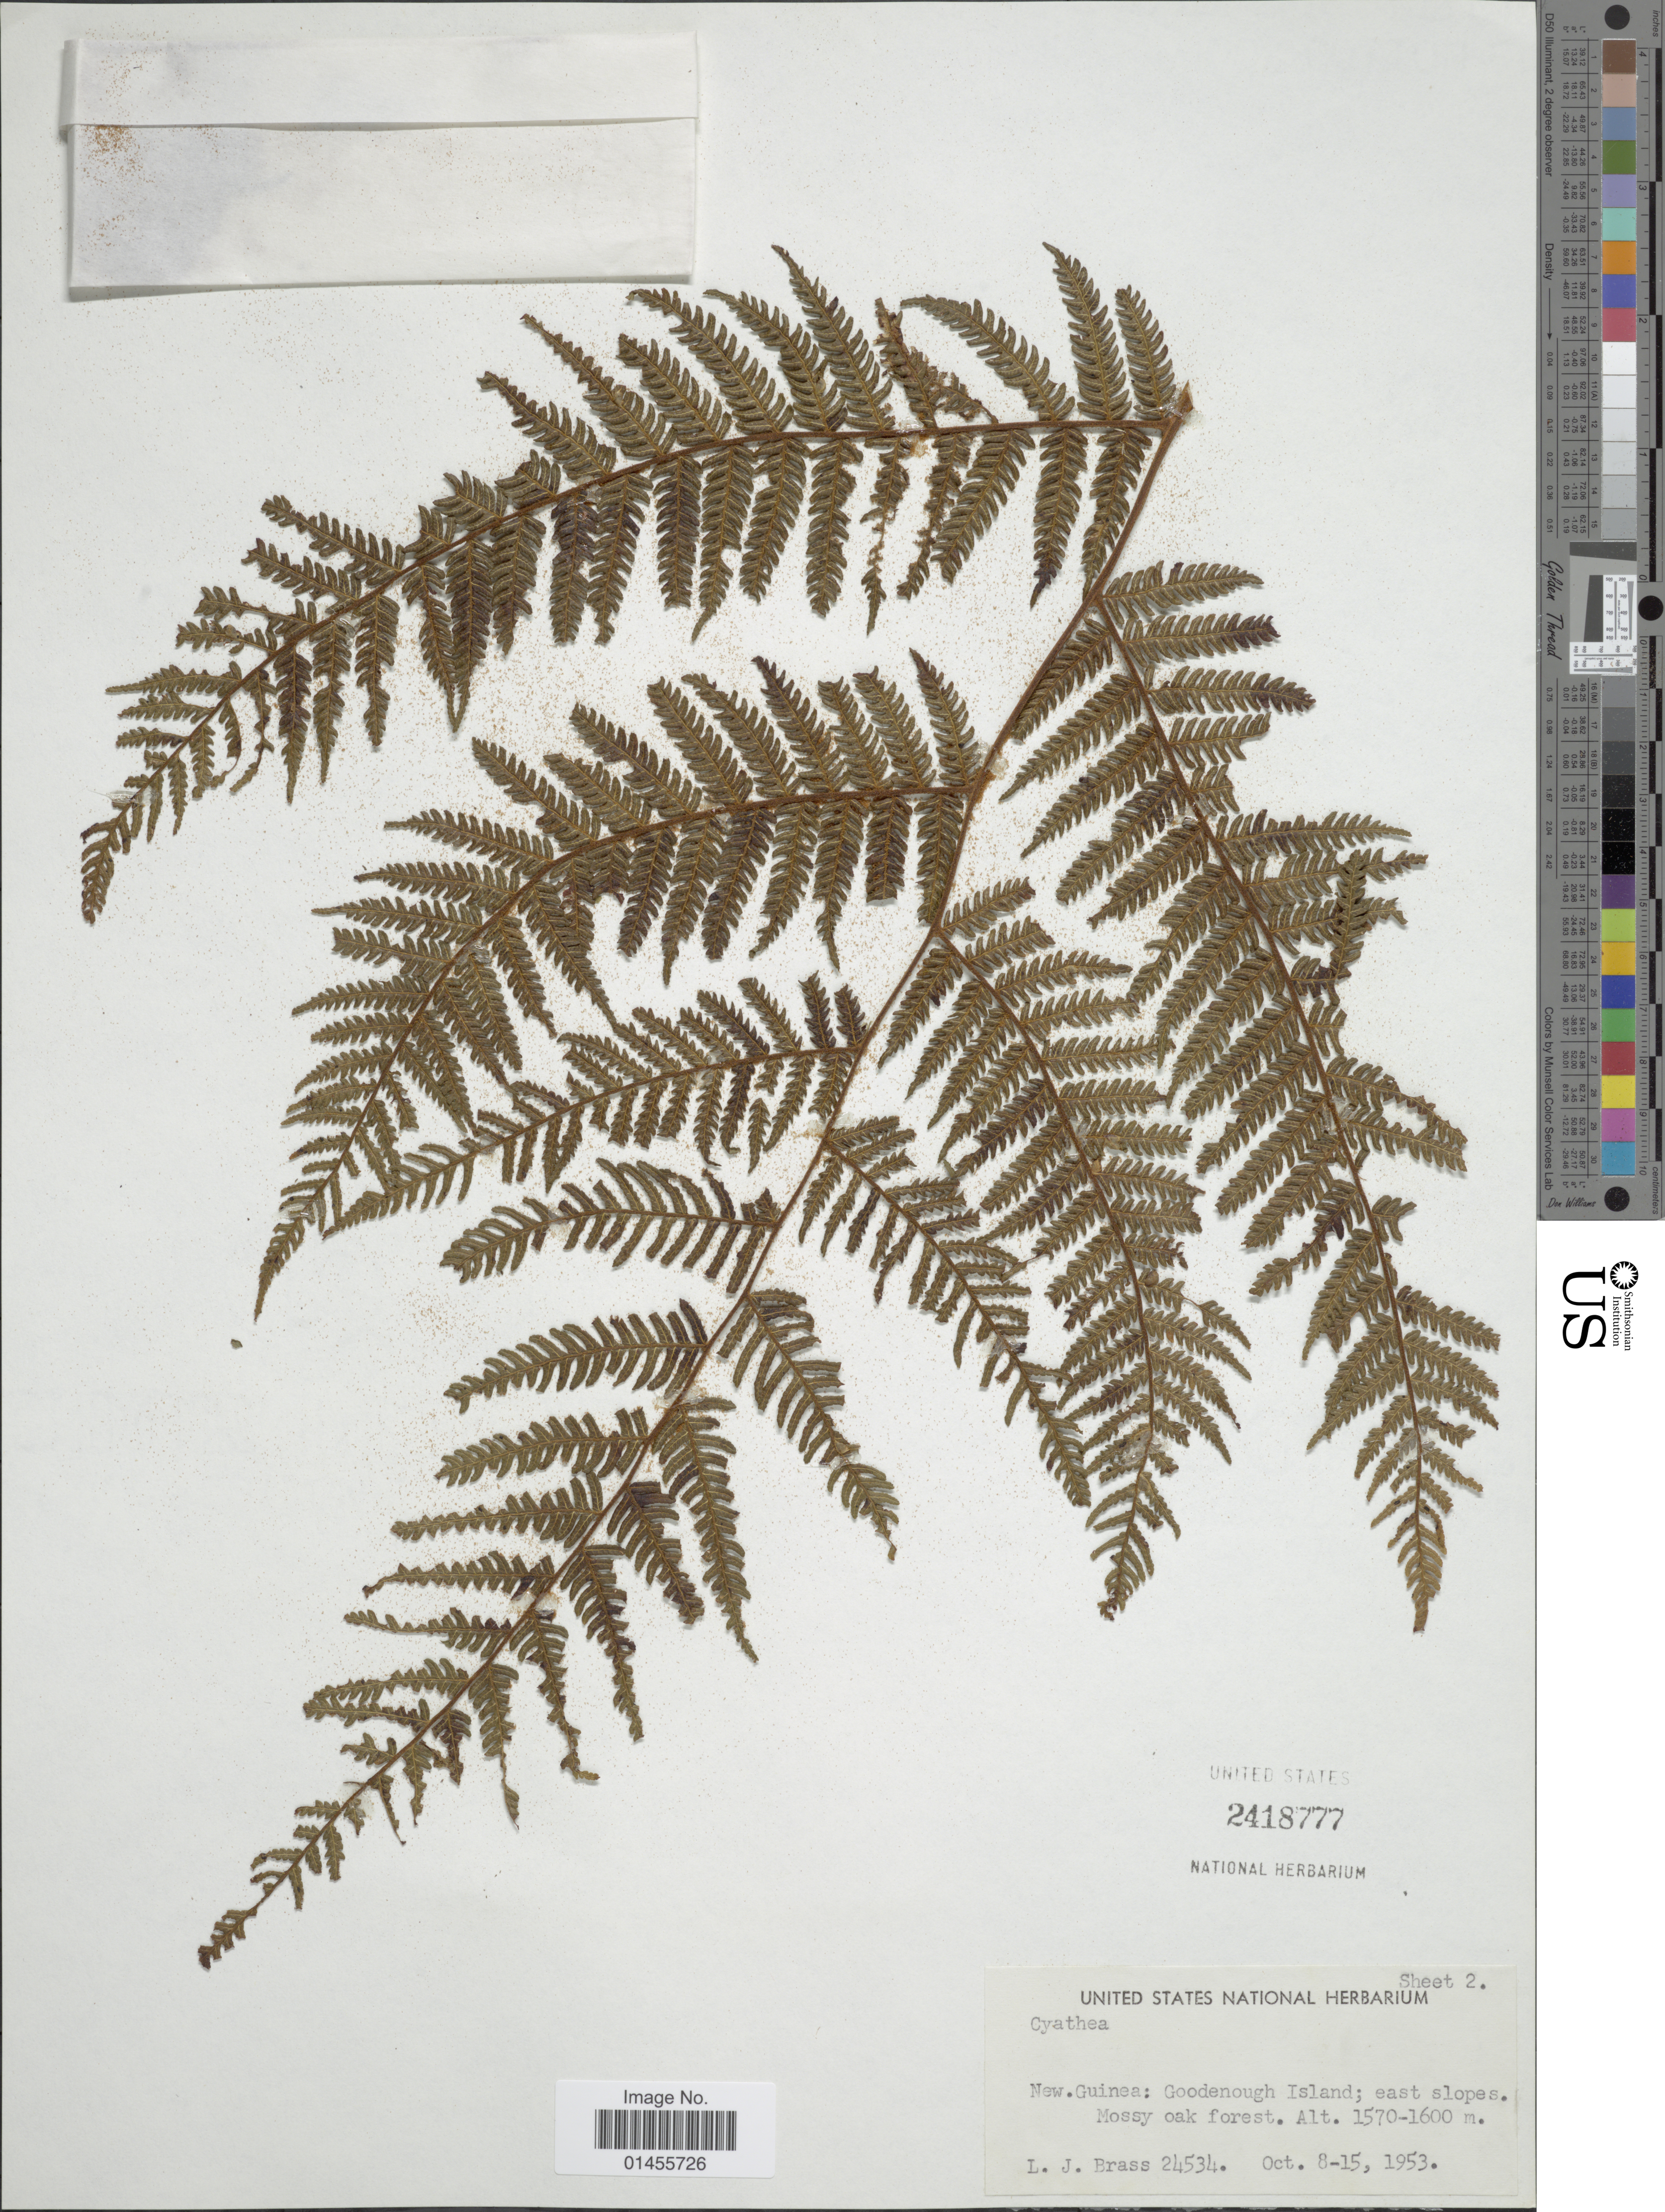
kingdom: Plantae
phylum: Tracheophyta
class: Polypodiopsida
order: Cyatheales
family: Cyatheaceae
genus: Alsophila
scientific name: Alsophila sp.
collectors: L. J. Brass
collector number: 24534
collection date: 1953-10-08/1953-10-15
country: Papua New Guinea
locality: New Guinea: Goodenough Island: east slopes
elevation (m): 1570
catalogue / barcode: US 2418777